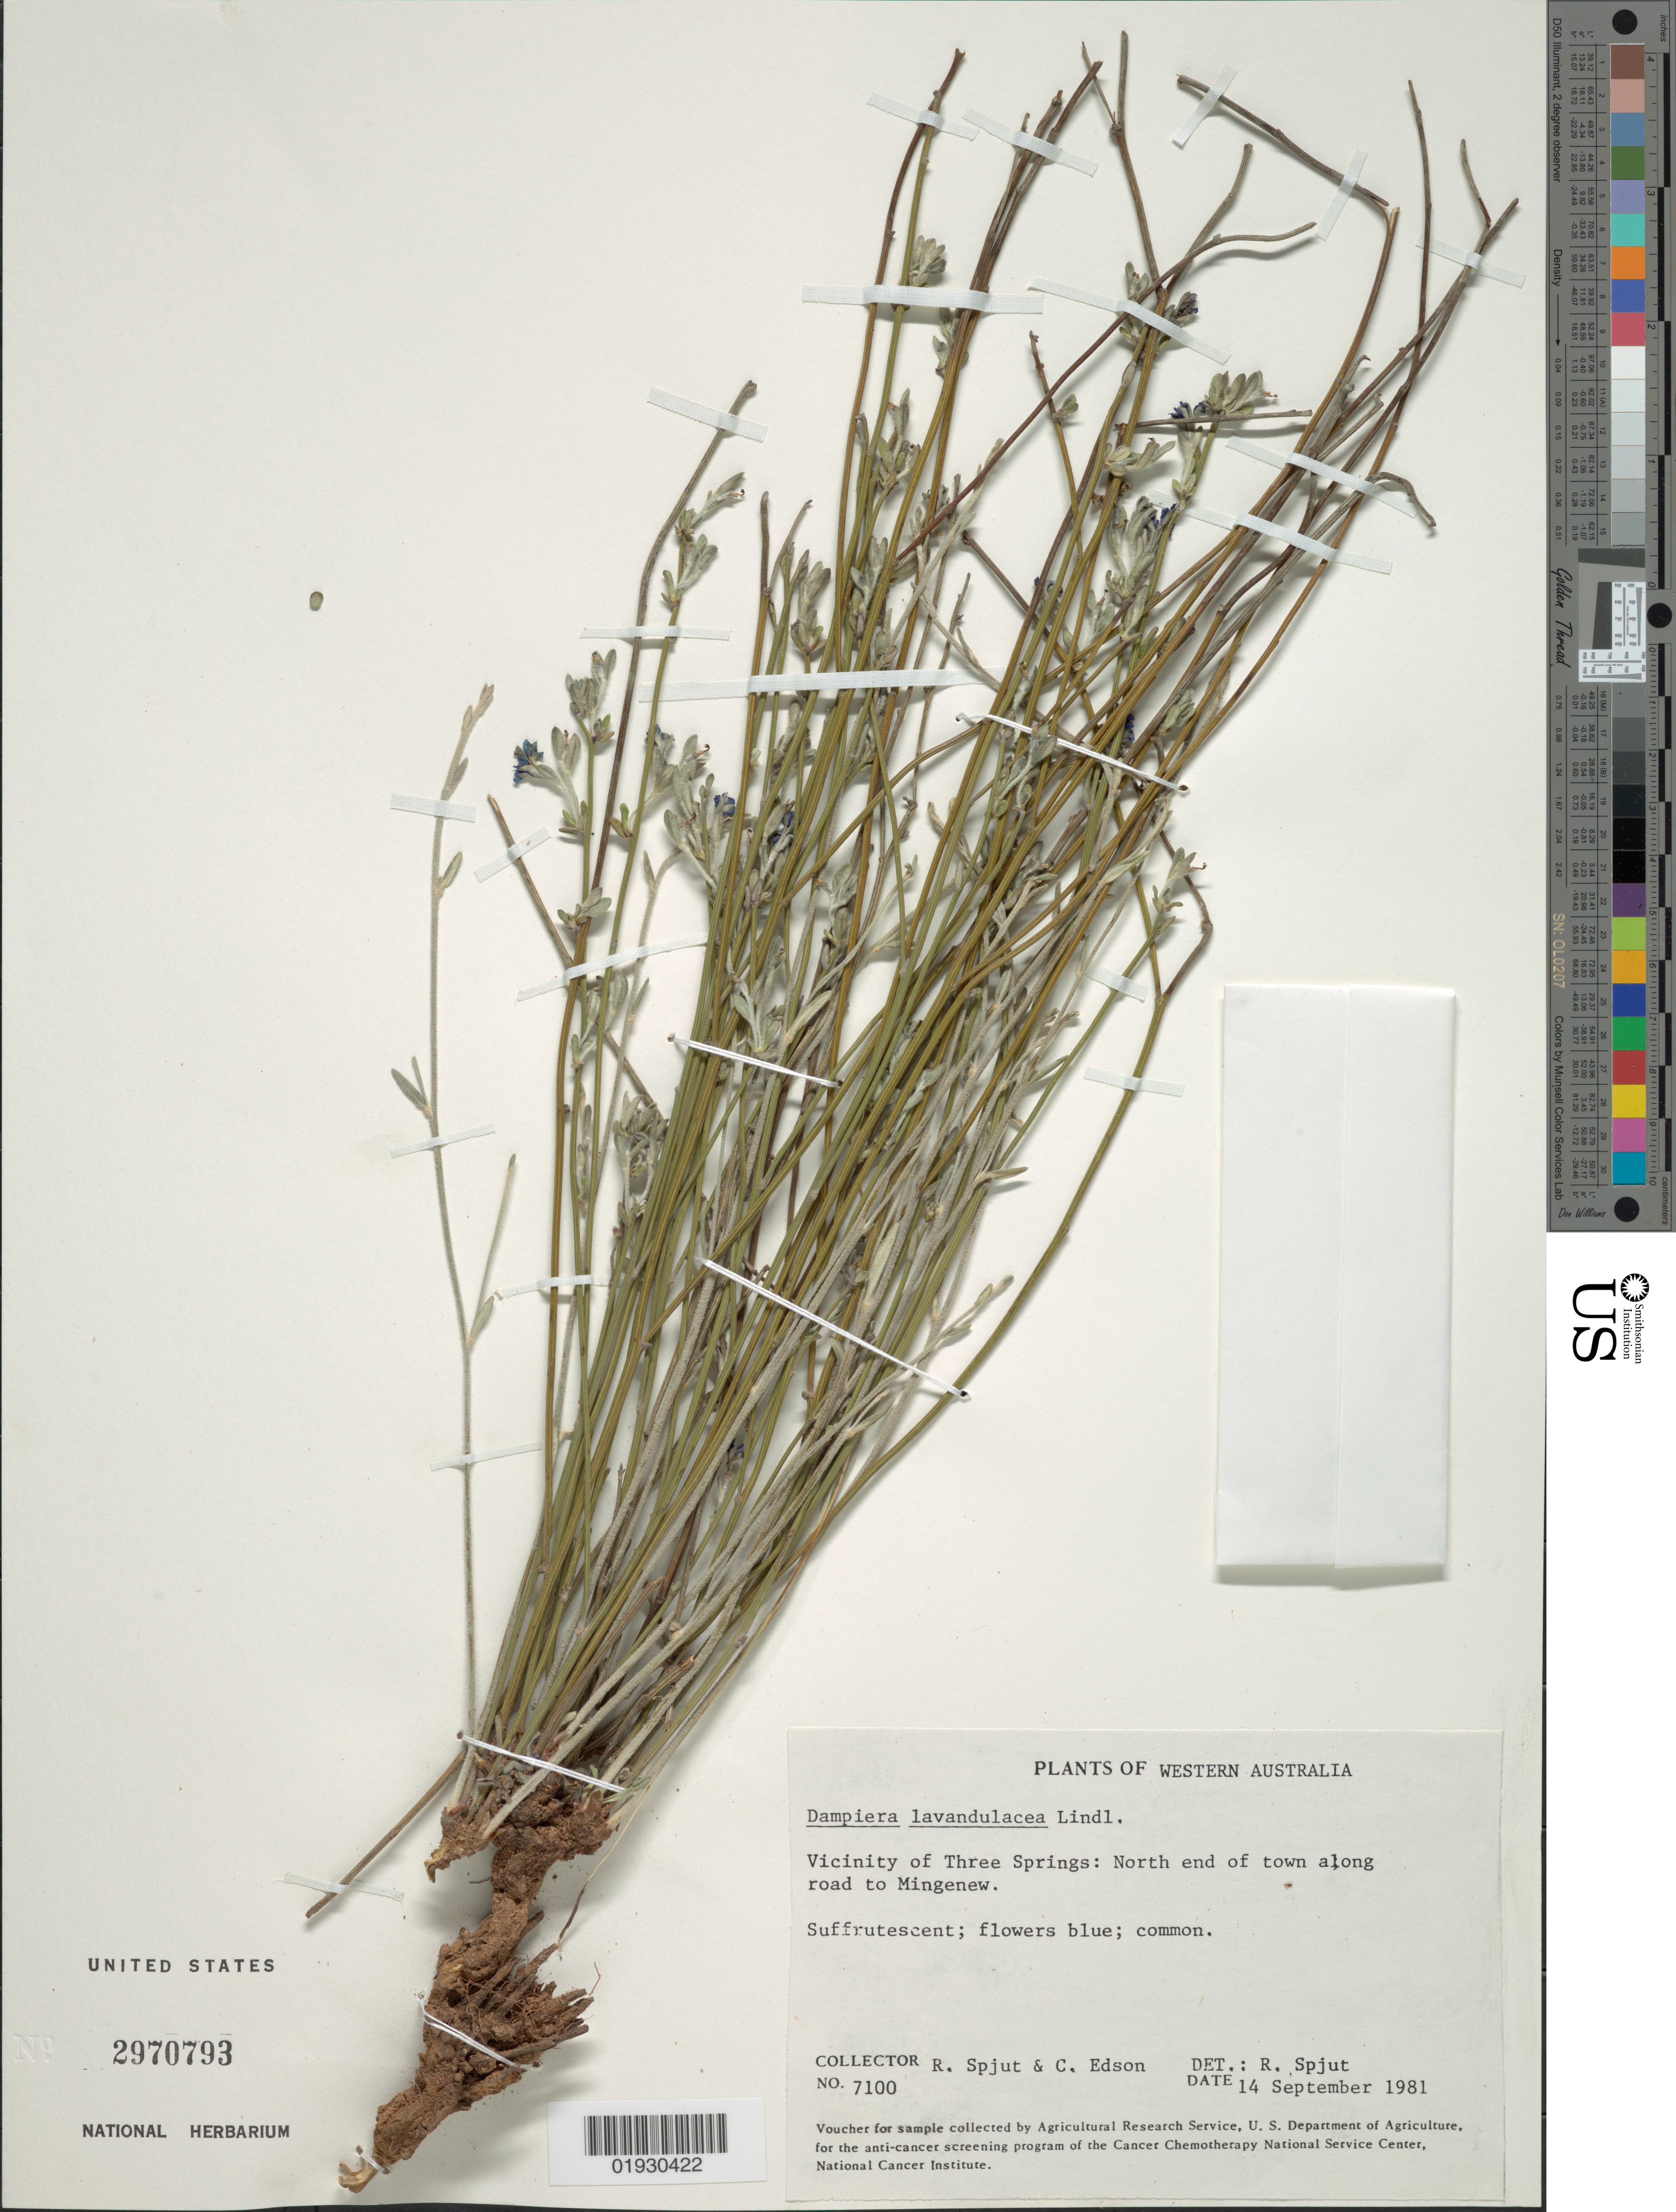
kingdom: Plantae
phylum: Tracheophyta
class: Magnoliopsida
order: Asterales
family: Goodeniaceae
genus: Dampiera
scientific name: Dampiera lavandulacea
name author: Lindl.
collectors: R. Spjut & C. Edson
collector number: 7100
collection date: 1981-09-14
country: Australia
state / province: Western Australia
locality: Vicinity of Three Springs: North end of town along road to Mingenew.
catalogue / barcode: US 2970793